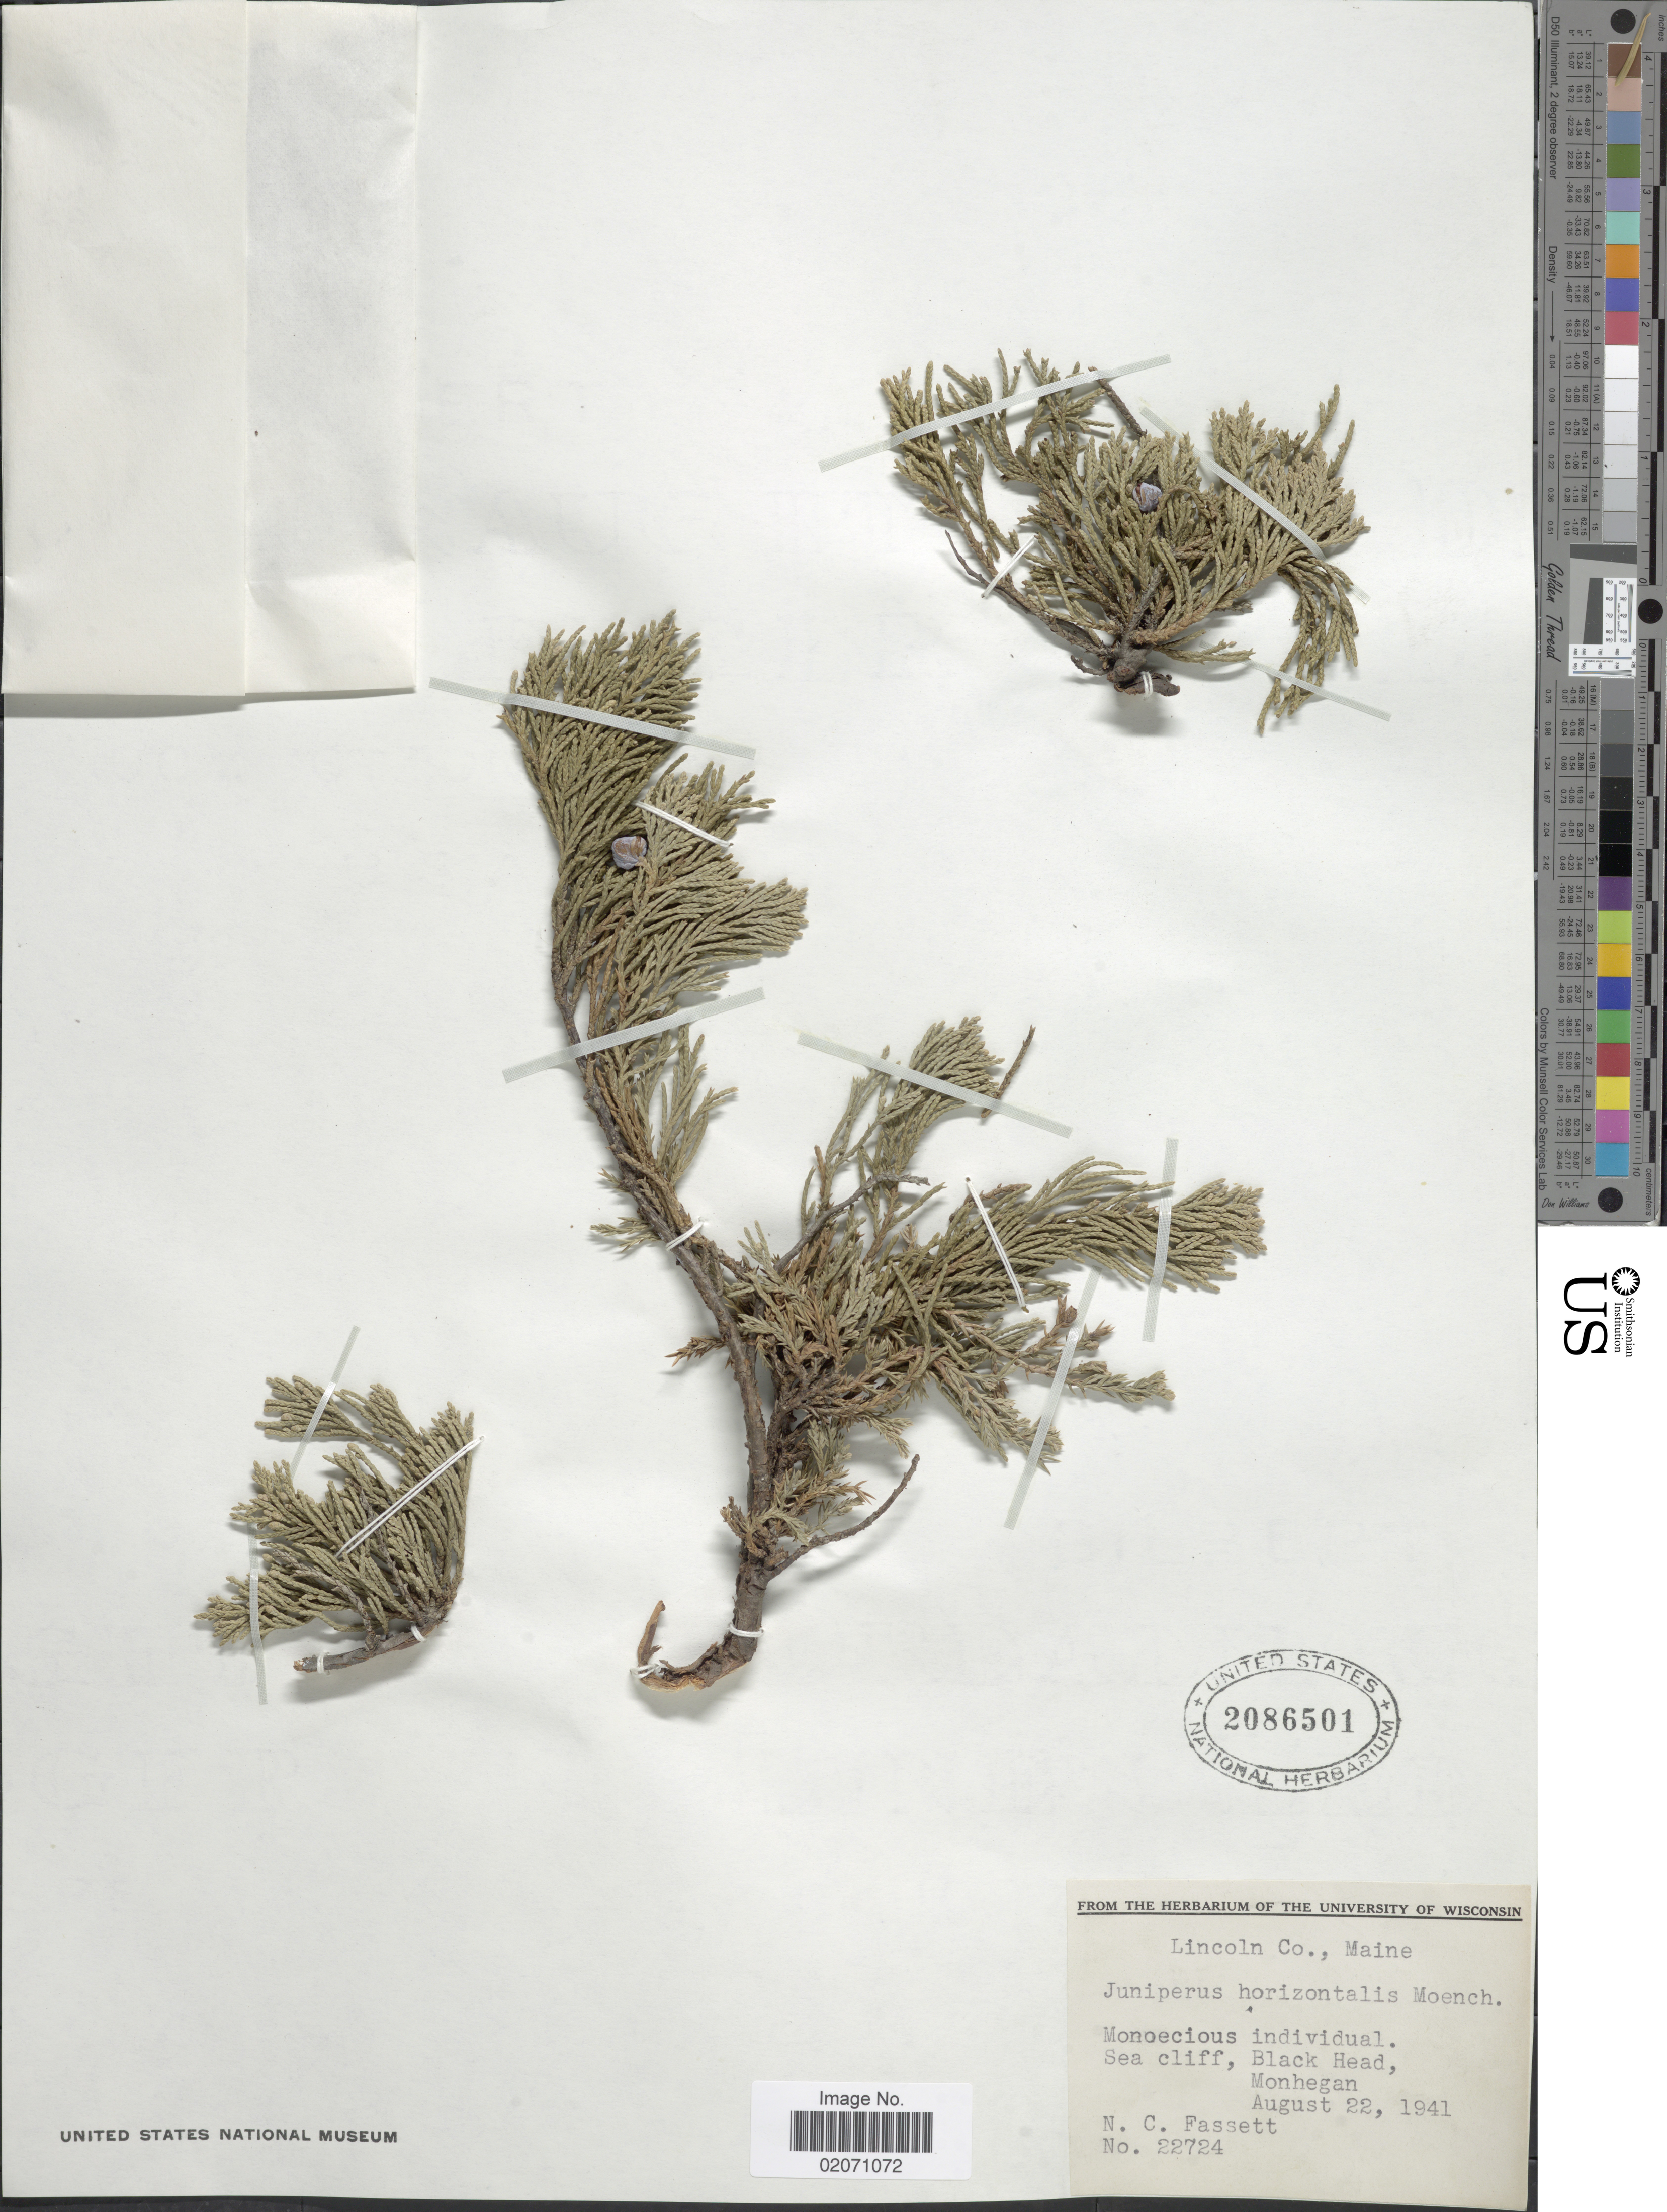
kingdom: Plantae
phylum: Tracheophyta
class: Pinopsida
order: Pinales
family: Cupressaceae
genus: Juniperus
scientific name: Juniperus horizontalis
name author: Moench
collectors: N. C. Fassett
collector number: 22724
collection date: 1941-08-22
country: United States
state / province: Maine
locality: Lincoln Co. Sea cliff, Black Head, Monhegan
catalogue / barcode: US 2086501